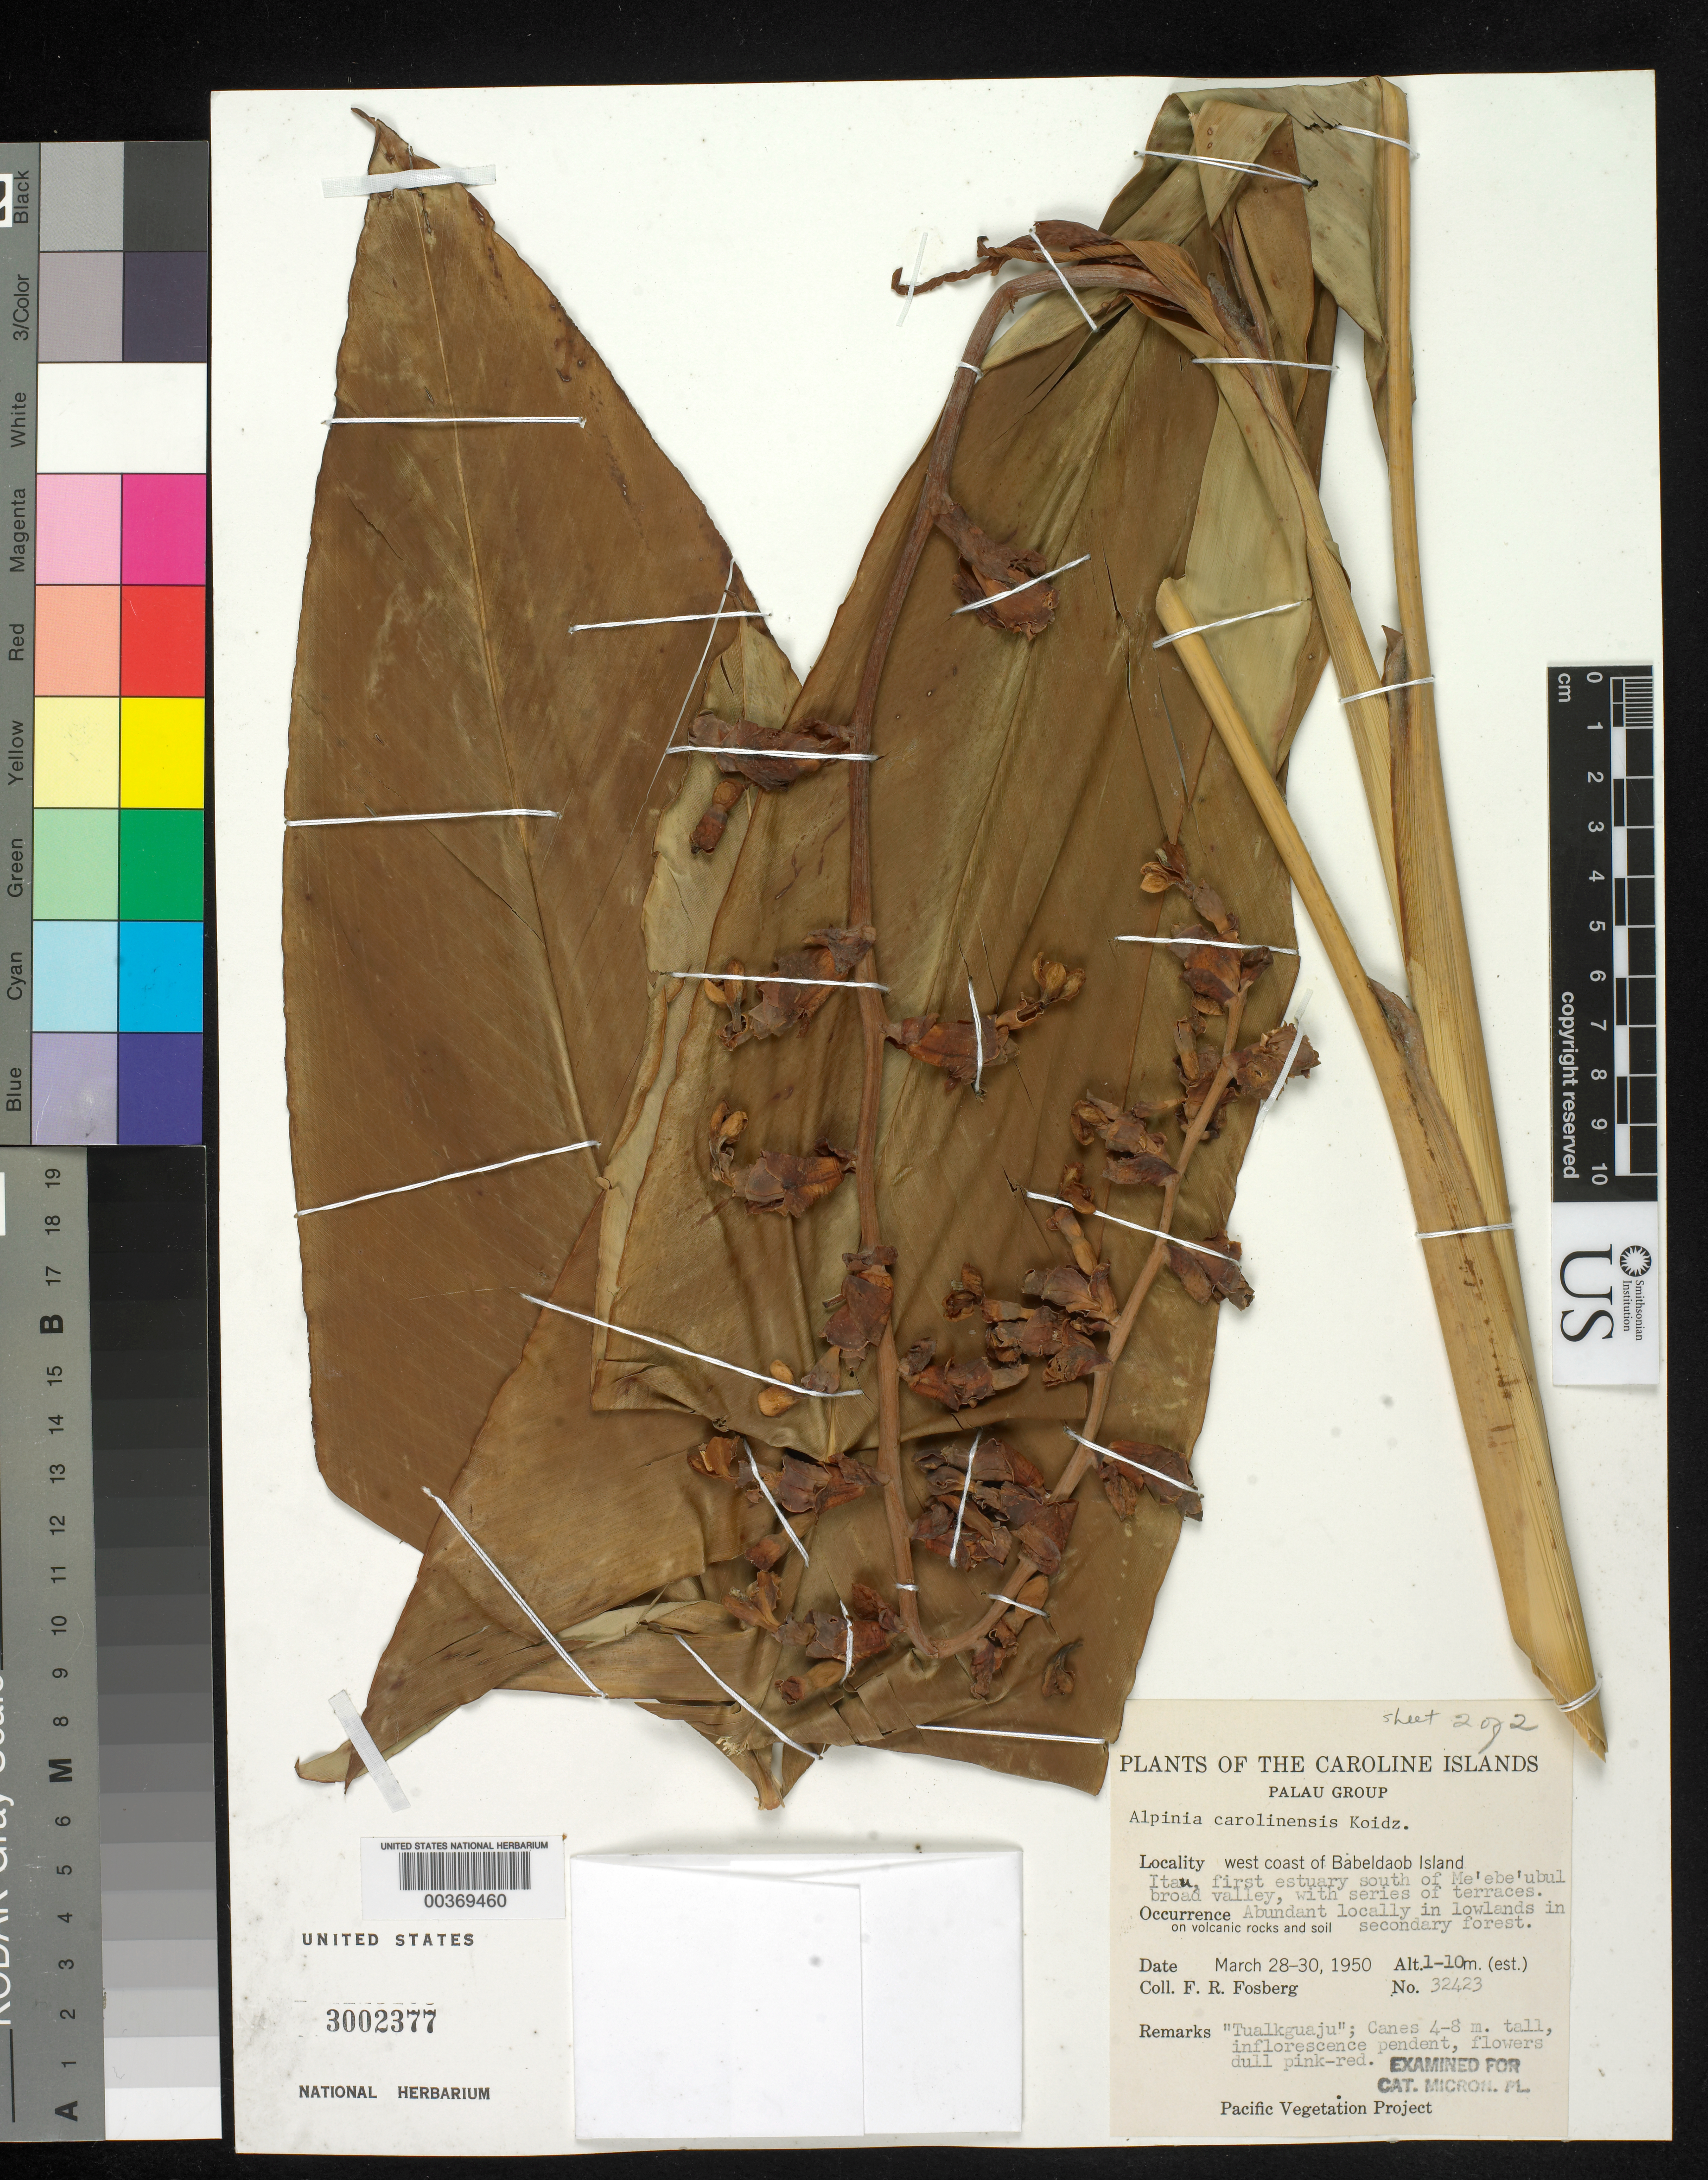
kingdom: Plantae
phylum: Tracheophyta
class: Liliopsida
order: Zingiberales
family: Zingiberaceae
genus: Alpinia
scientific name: Alpinia carolinensis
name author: Koidz.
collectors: F. R. Fosberg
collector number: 32423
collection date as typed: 28 Mar 1950 to 30 Mar 1950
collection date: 1950-03-28/1950-03-30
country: Palau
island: Babeldaob [Babelthuap]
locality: W coast of Babeldaob Island, Itau, 1st estuary S of Me'ebe'ubul broad valley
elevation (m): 1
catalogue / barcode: US 3002377